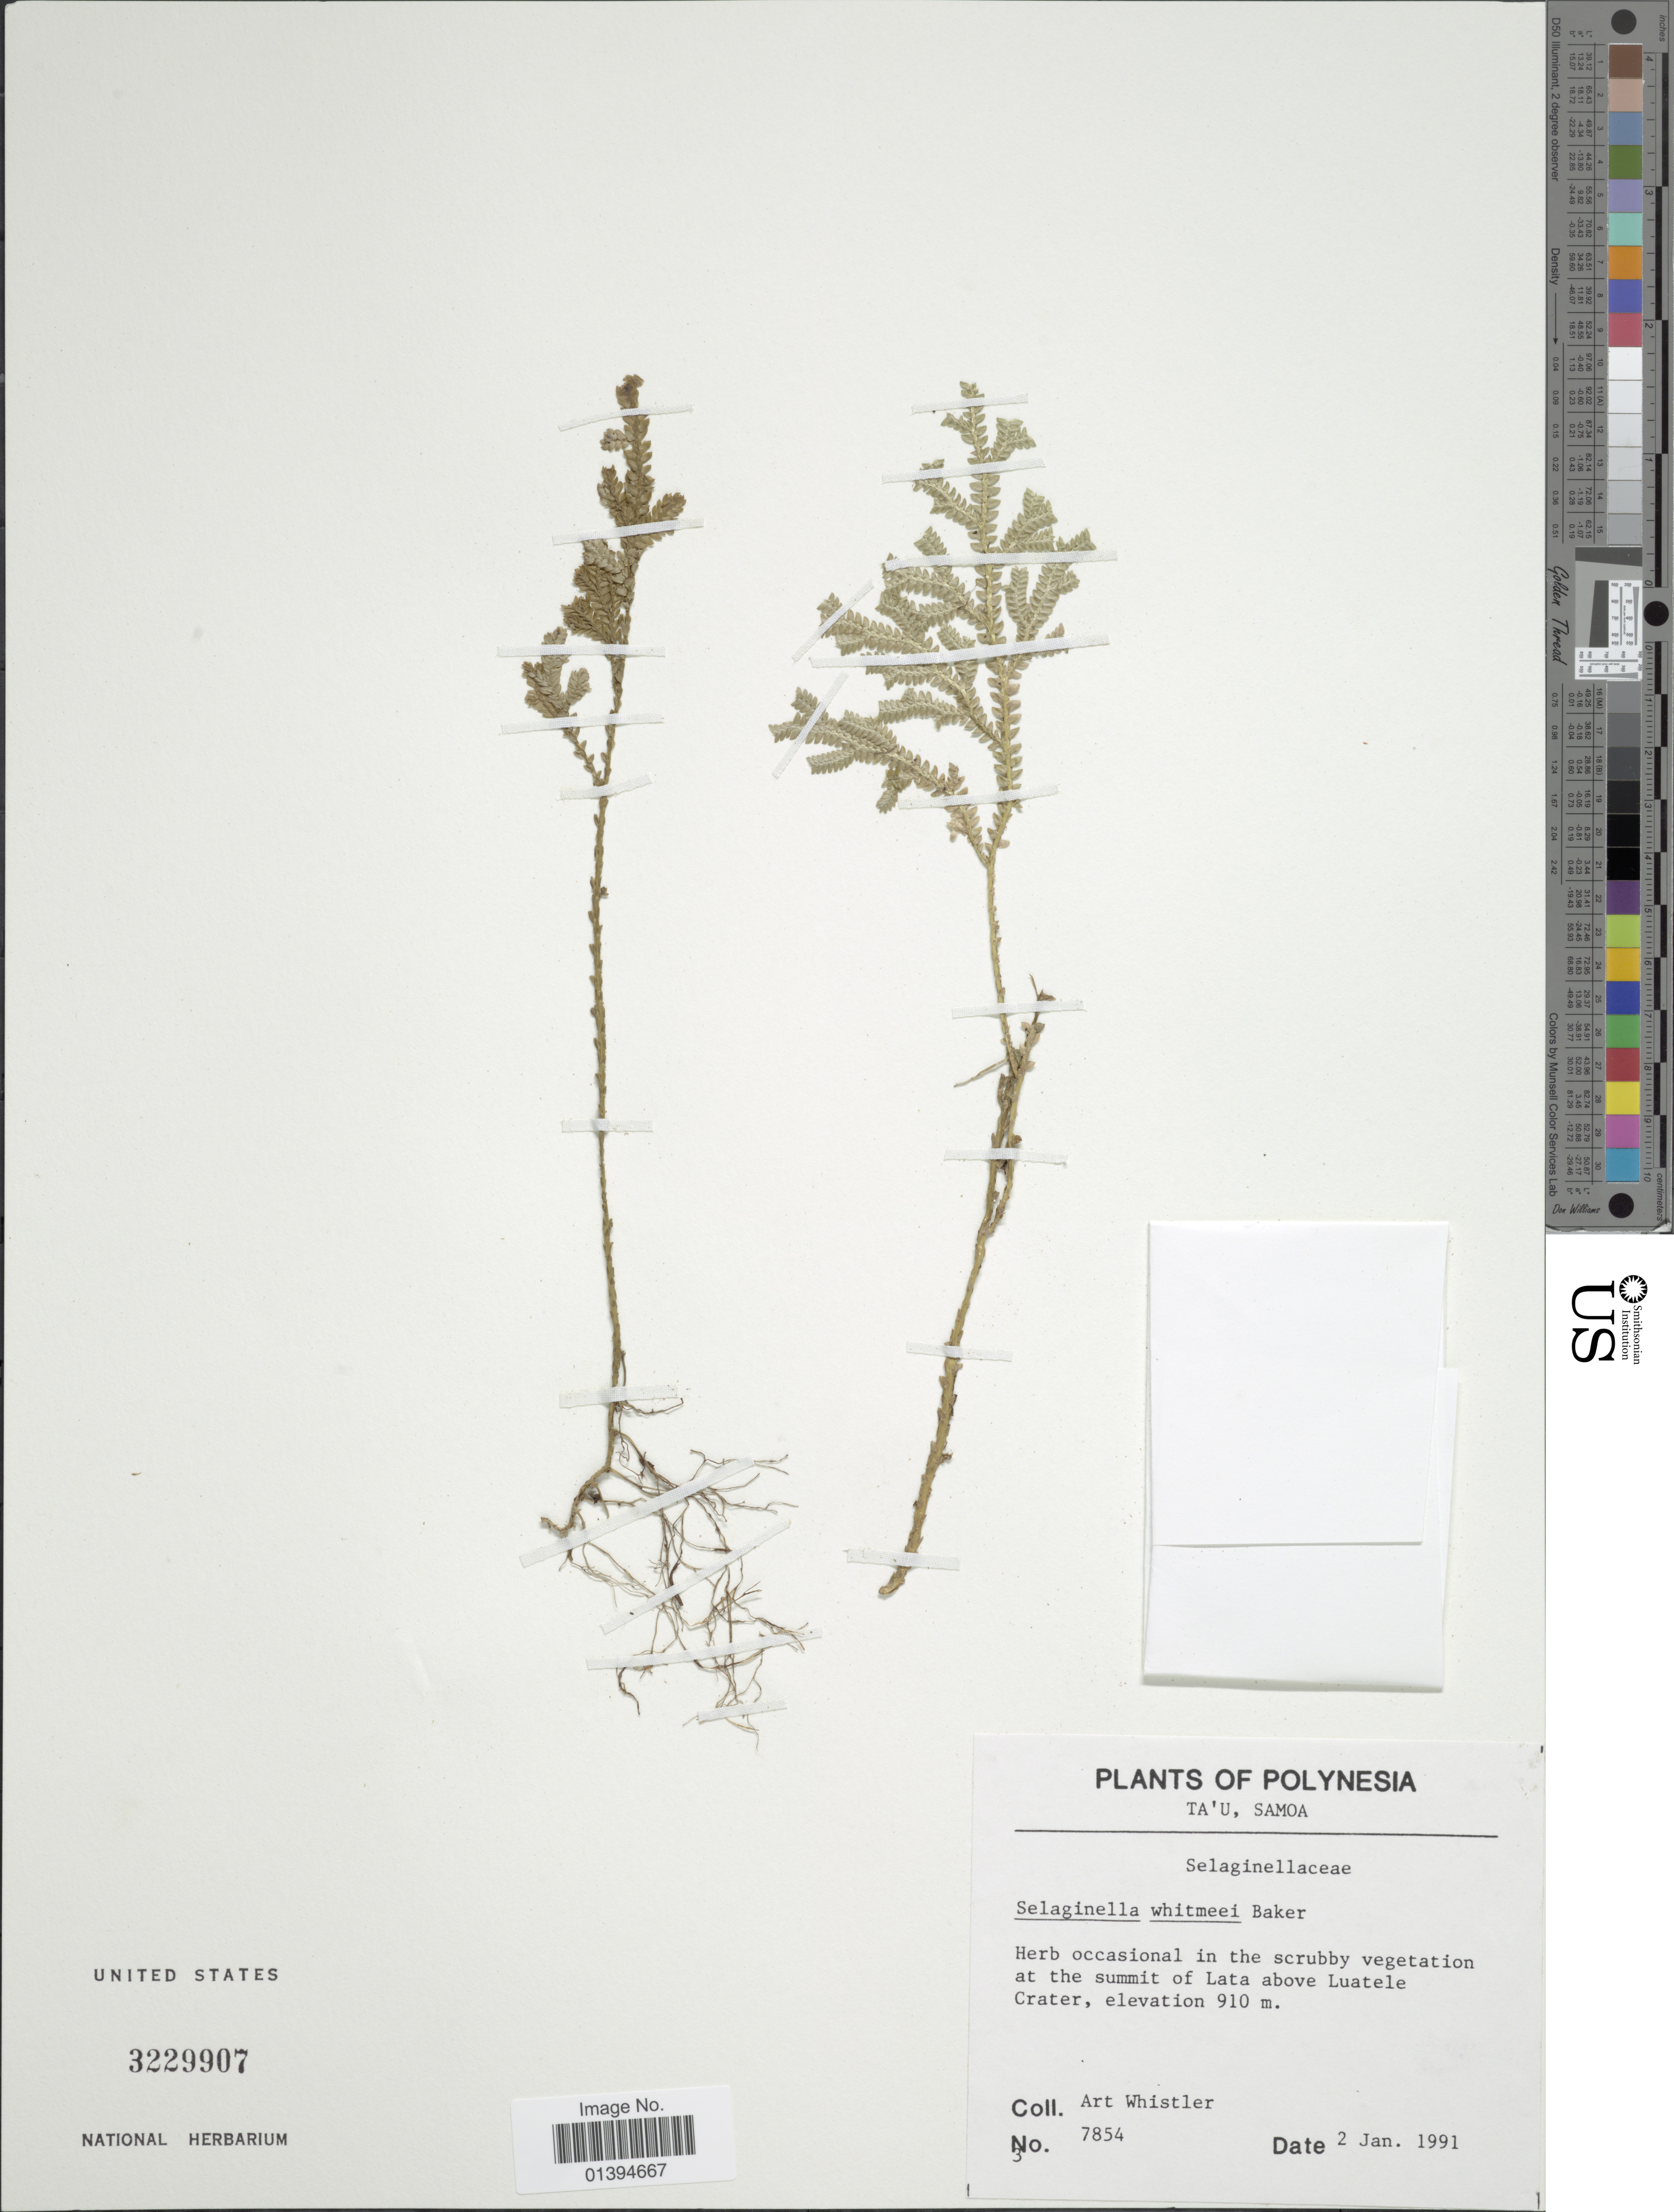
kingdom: Plantae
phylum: Tracheophyta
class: Lycopodiopsida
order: Selaginellales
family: Selaginellaceae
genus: Selaginella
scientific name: Selaginella whitmeei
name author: Baker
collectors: A. Whistler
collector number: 7854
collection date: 1991-01-02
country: American Samoa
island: Ta'u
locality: Ta'u, at the summit of Lata above Luatele Crater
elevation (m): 910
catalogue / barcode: US 3229907